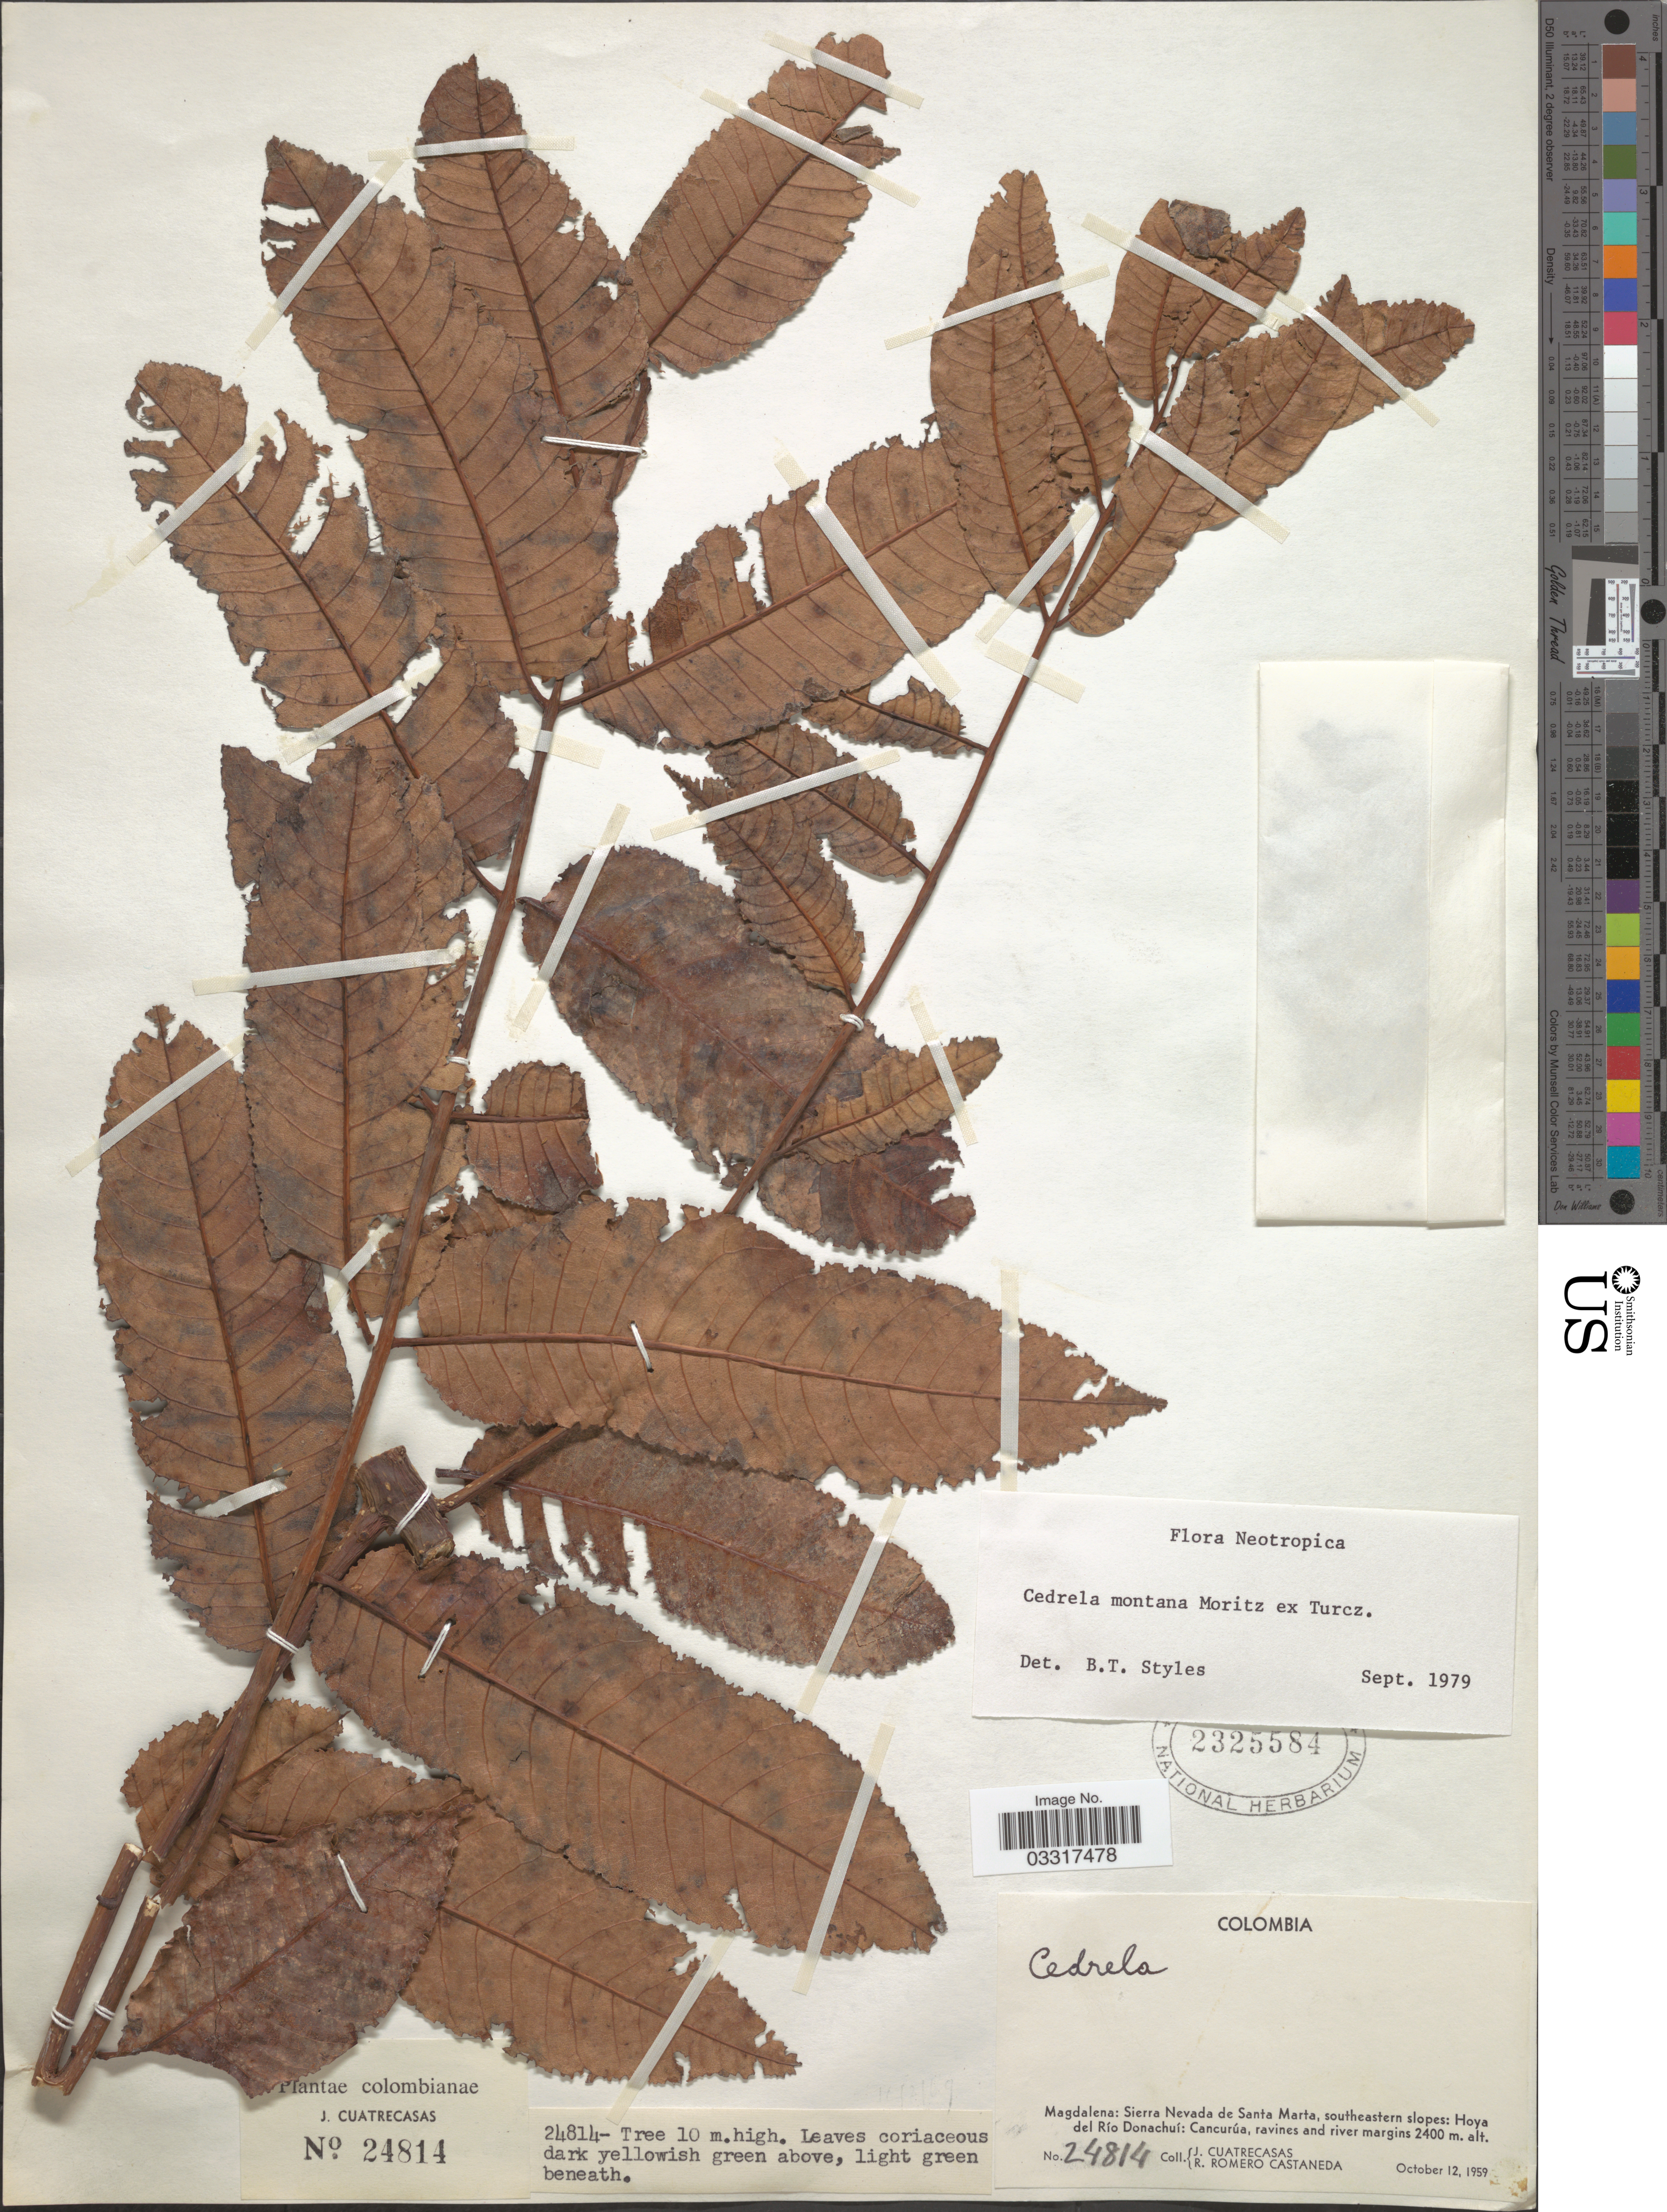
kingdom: Plantae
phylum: Tracheophyta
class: Magnoliopsida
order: Sapindales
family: Meliaceae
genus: Cedrela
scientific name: Cedrela montana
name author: Moritz ex Turcz.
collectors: J. Cuatrecasas & R. Romero Castañeda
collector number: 24814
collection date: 1959-10-12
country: Colombia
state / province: Magdalena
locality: Sierra Nevada de Santa Marta, southeastern slopes: Hoya del Río Donachuí: Cancurúa, ravines and river margins.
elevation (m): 2400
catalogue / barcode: US 2325584